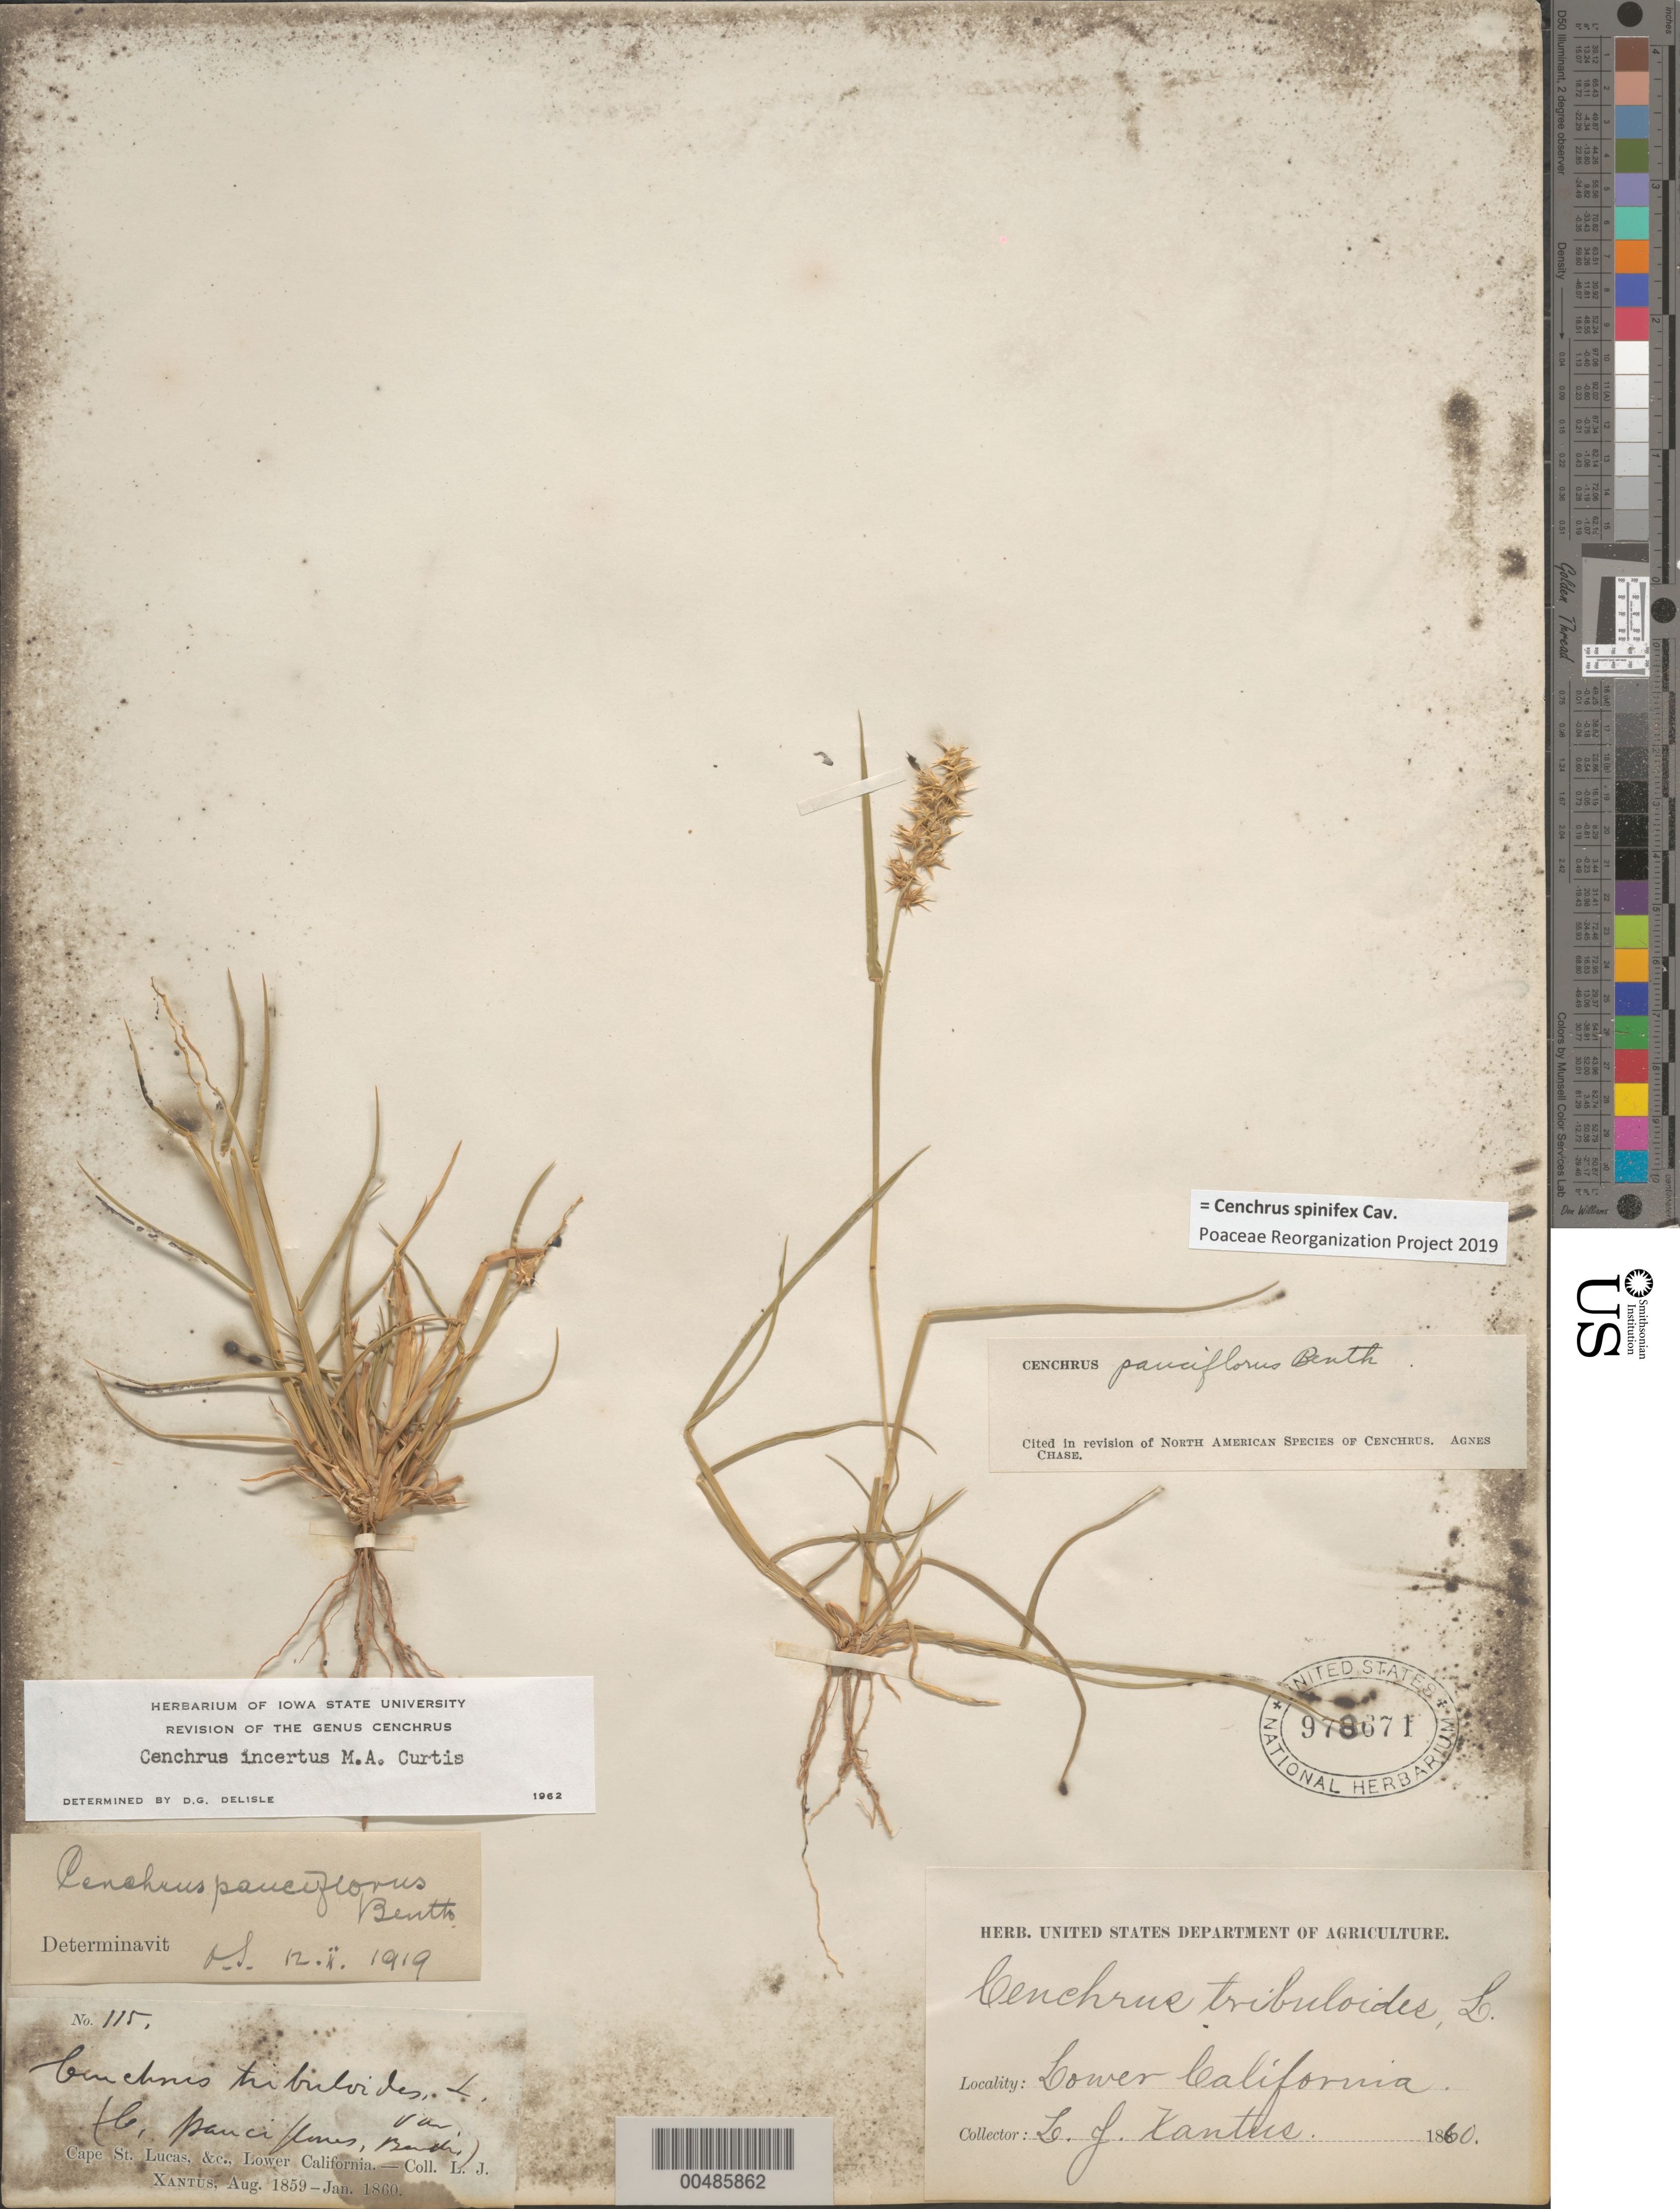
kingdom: Plantae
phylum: Tracheophyta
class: Liliopsida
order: Poales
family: Poaceae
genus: Cenchrus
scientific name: Cenchrus spinifex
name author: Cav.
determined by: Poaceae Reorganization Project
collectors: L. J. Xantus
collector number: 115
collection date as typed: Jan 1860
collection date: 1860-01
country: Mexico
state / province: Baja California Sur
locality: Cape St. Lucas and c.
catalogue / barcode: US 978671